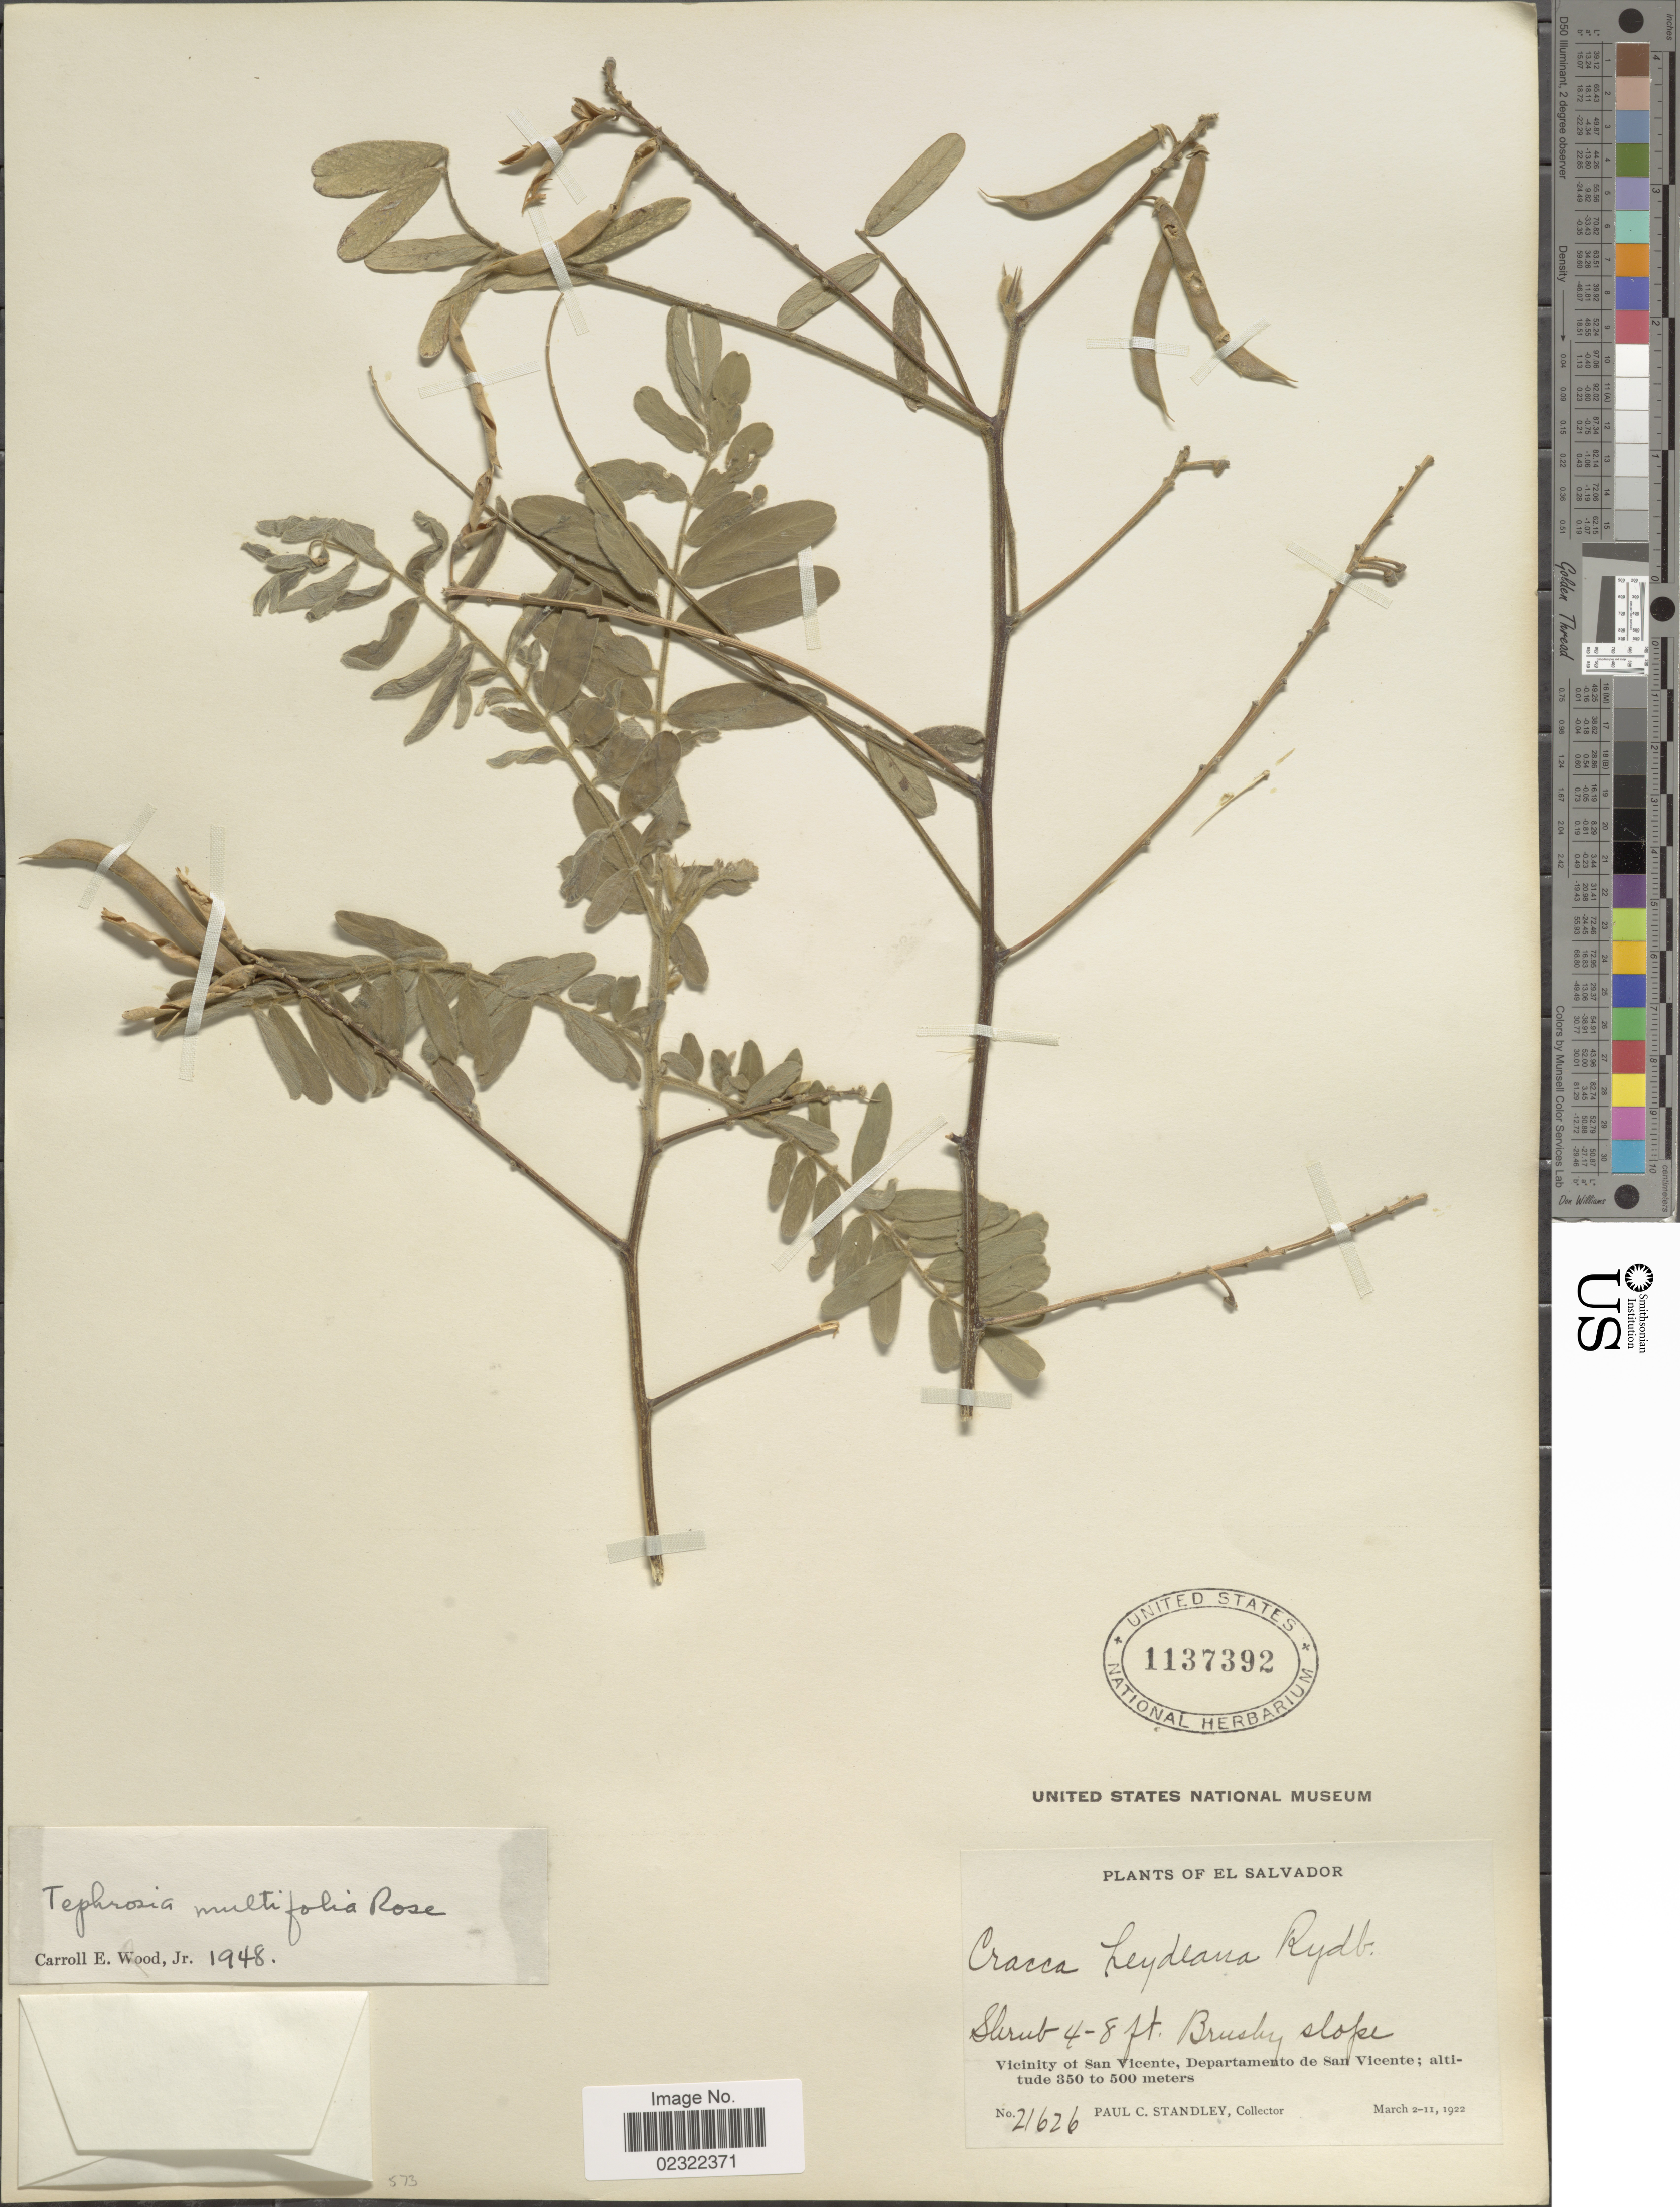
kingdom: Plantae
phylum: Tracheophyta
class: Magnoliopsida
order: Fabales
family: Fabaceae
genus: Tephrosia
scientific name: Tephrosia multifolia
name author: Rose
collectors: P. C. Standley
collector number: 21626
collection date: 1922-03-02/1922-03-11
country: El Salvador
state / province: San Vincente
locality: Vicinity of San Vicente, Departamento de San Vicente.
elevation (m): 350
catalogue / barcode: US 1137392